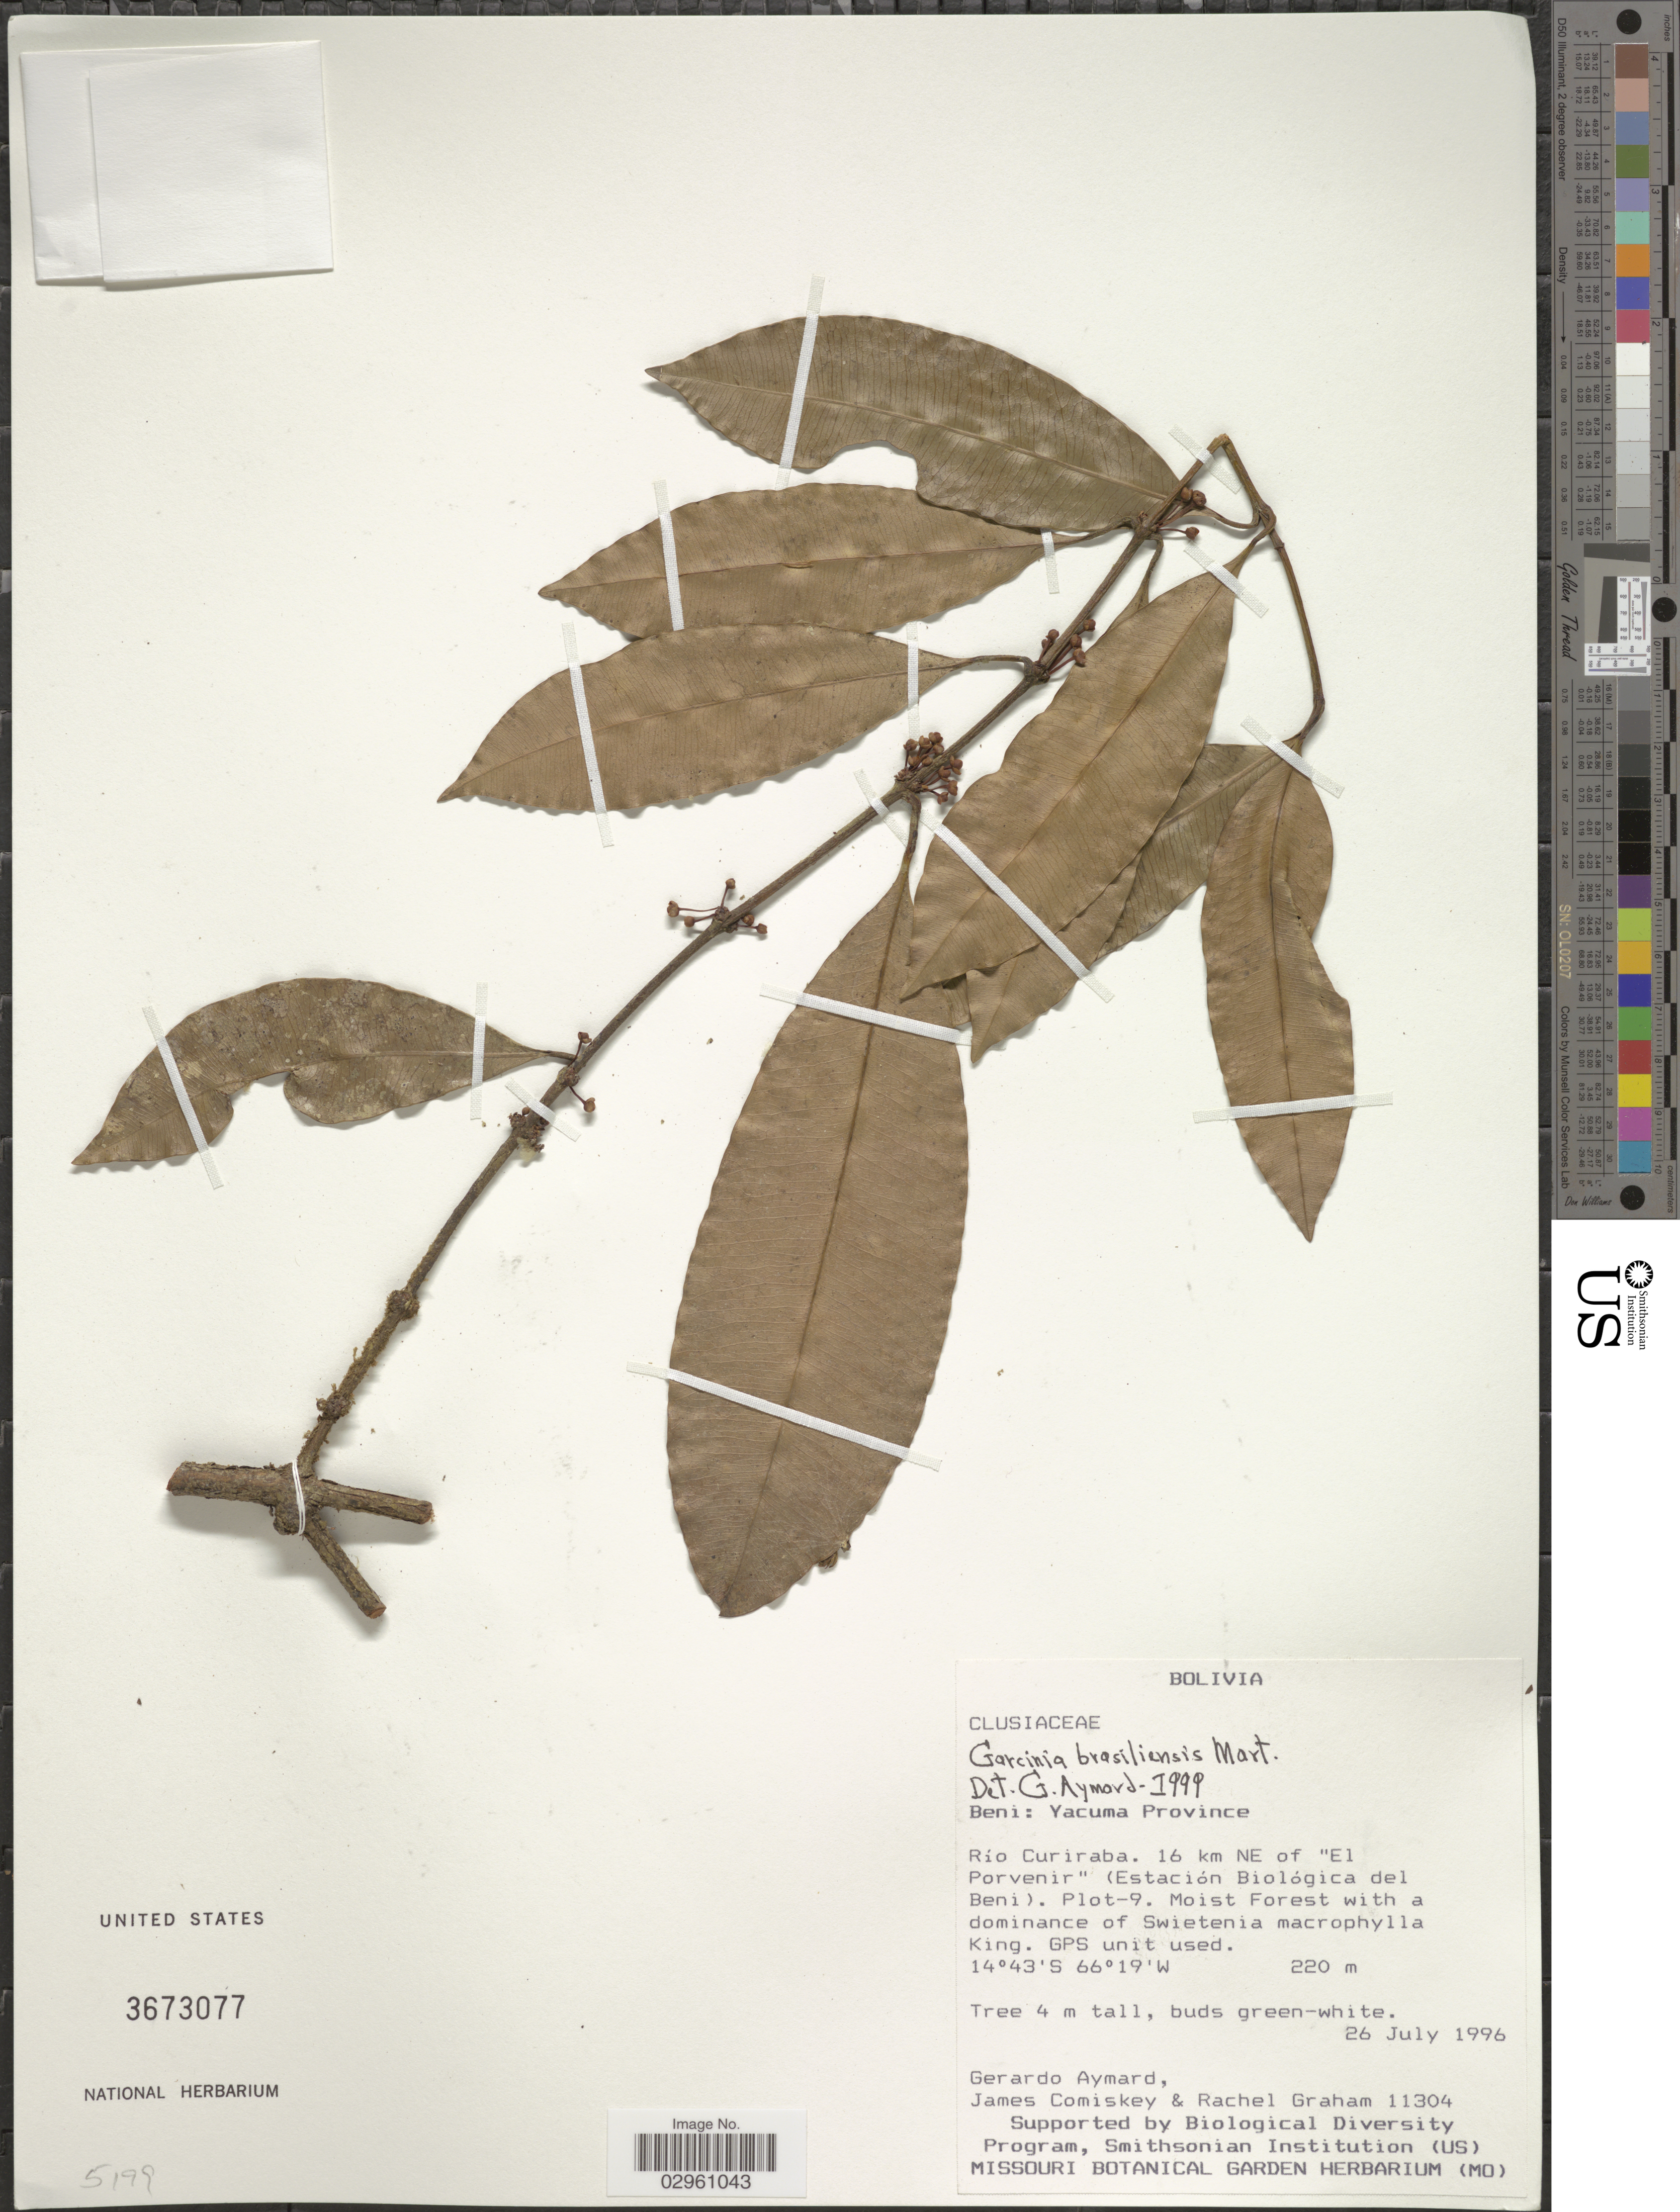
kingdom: Plantae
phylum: Tracheophyta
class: Magnoliopsida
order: Malpighiales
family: Clusiaceae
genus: Garcinia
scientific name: Garcinia brasiliensis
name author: Mart.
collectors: G. A. Aymard, J. A. Comiskey & R. Graham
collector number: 11304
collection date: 1996-07-26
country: Bolivia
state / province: Beni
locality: Yacuma Province. Río Curiraba. 16 km NE of "El Porvenir" (Estación Biológica del Beni). Plot-9.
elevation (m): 220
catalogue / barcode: US 3673077